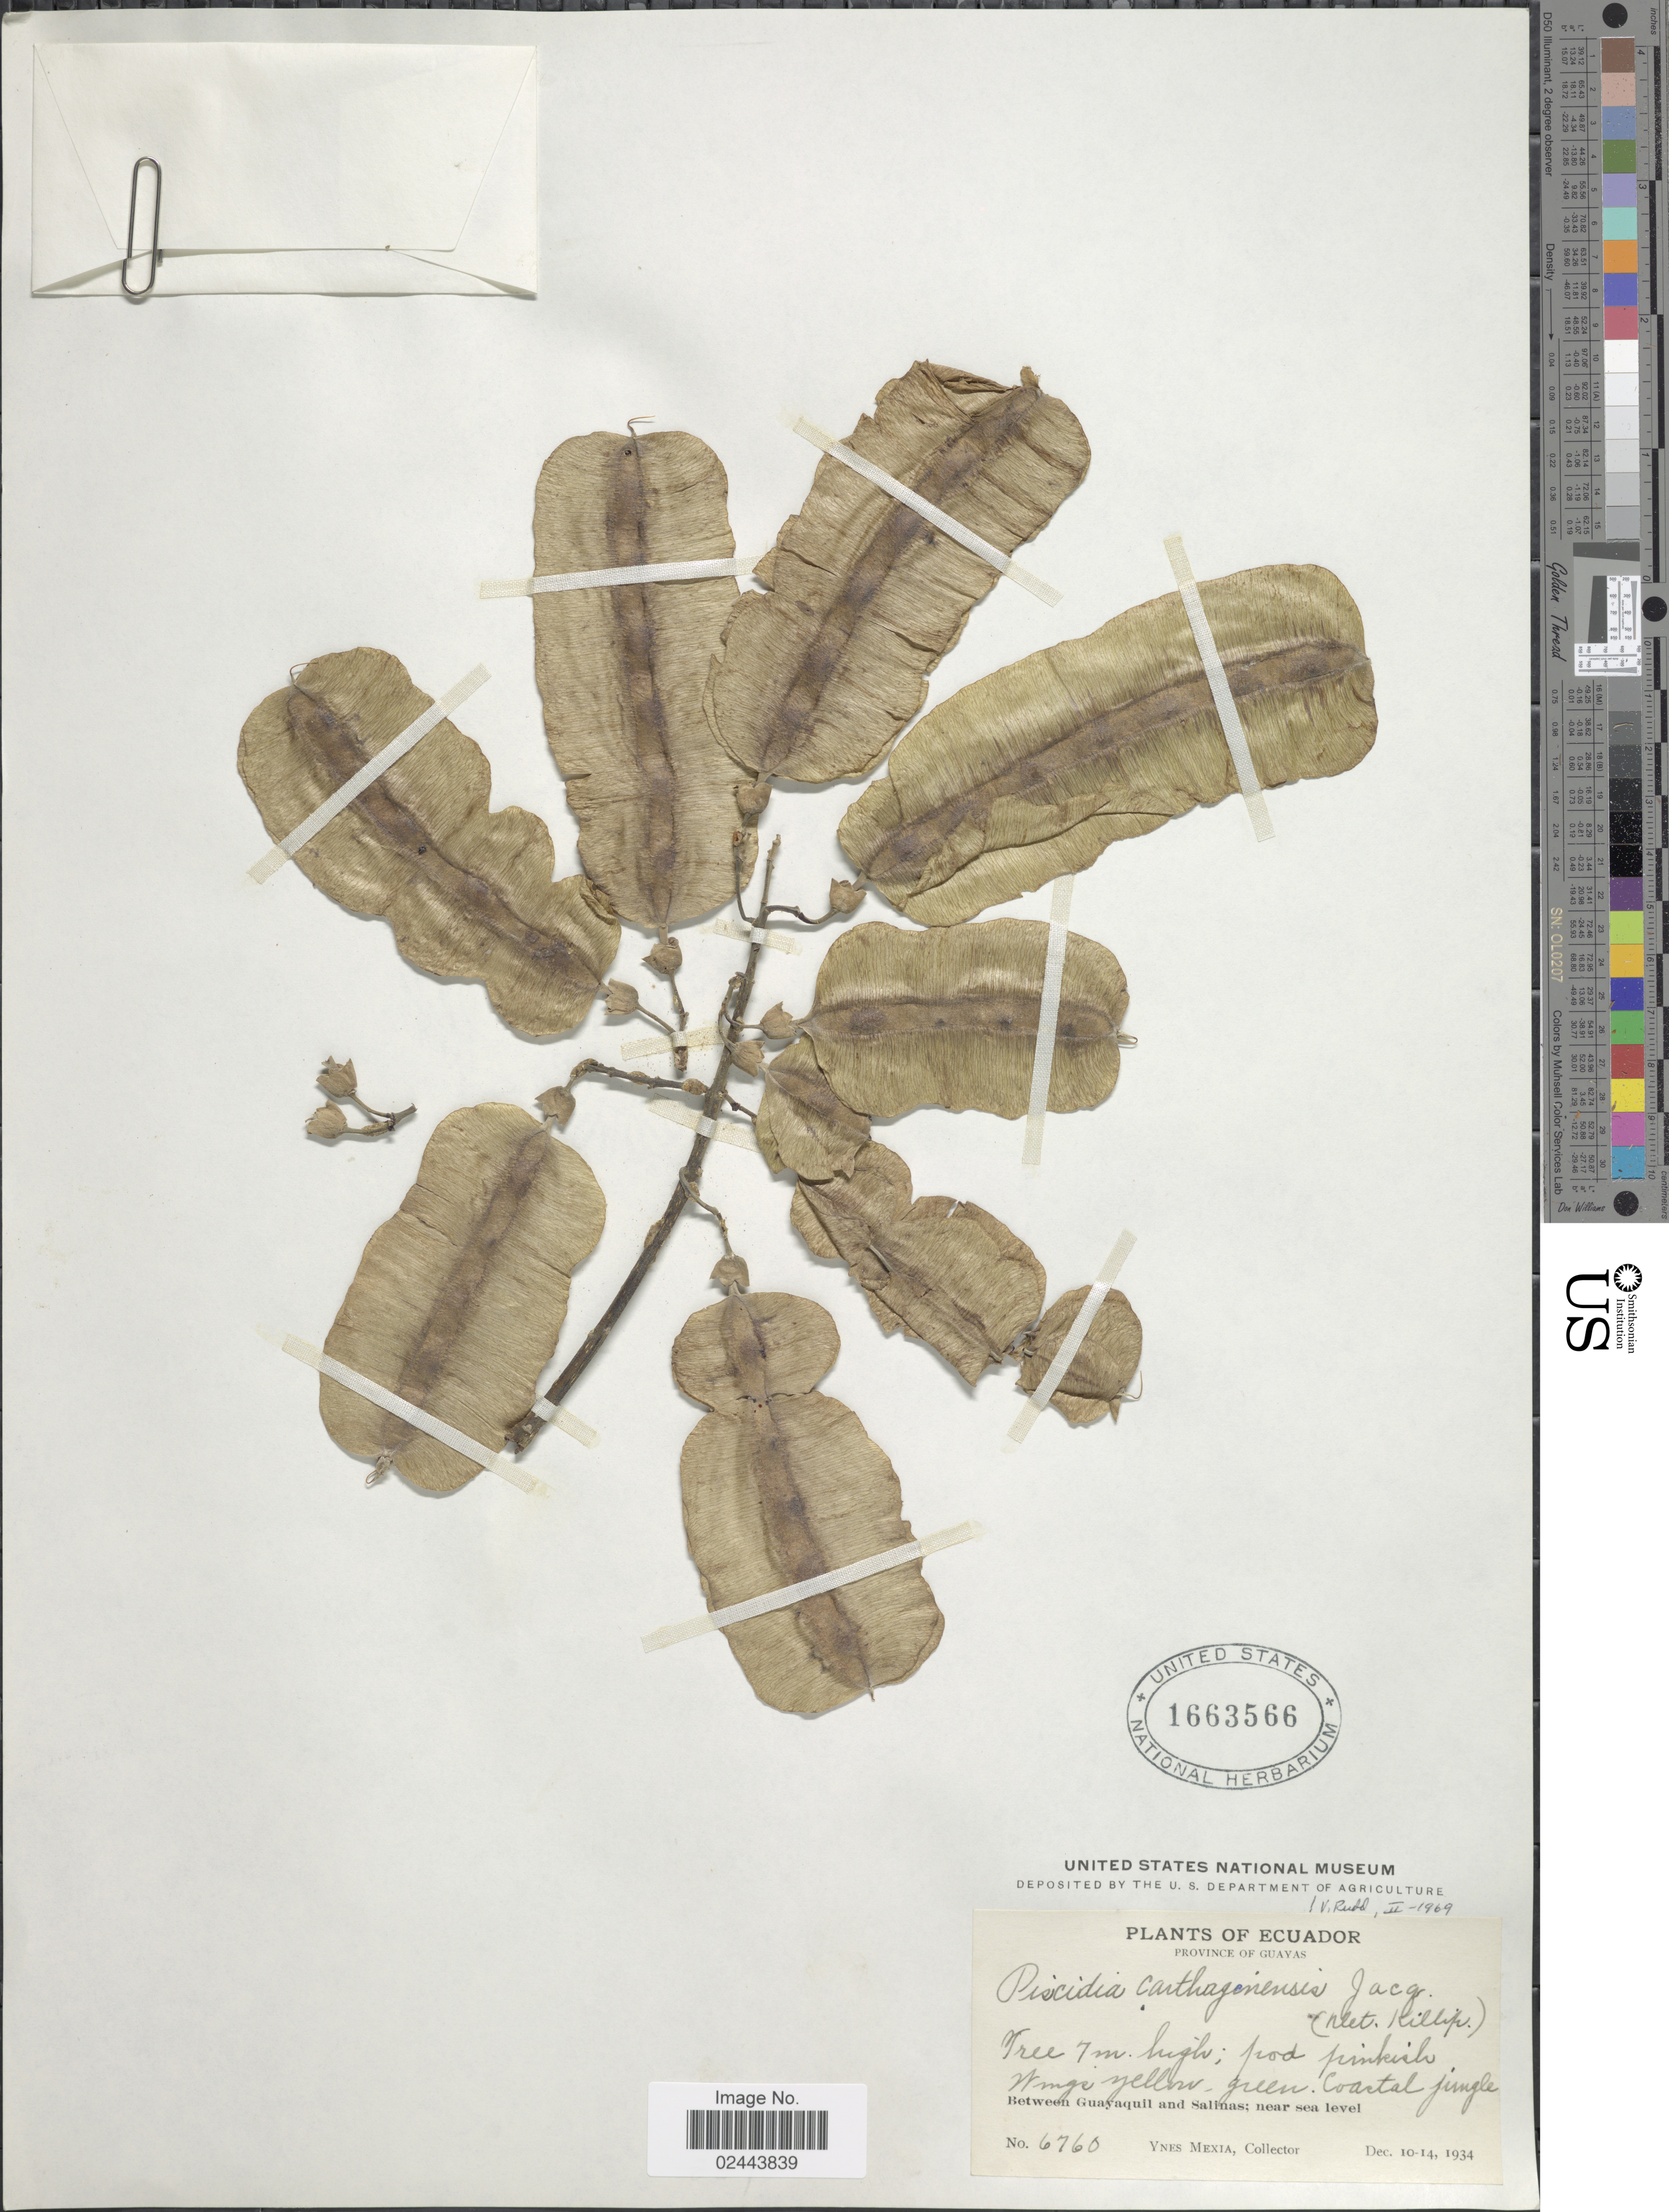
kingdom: Plantae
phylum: Tracheophyta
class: Magnoliopsida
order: Fabales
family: Fabaceae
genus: Piscidia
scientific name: Piscidia carthagenensis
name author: Jacq.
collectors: Y. Mexia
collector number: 6760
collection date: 1934-12-10/1934-12-14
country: Ecuador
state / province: Guayas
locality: Coastal jungle, Between Guayaquil and Salinas.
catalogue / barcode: US 1663566